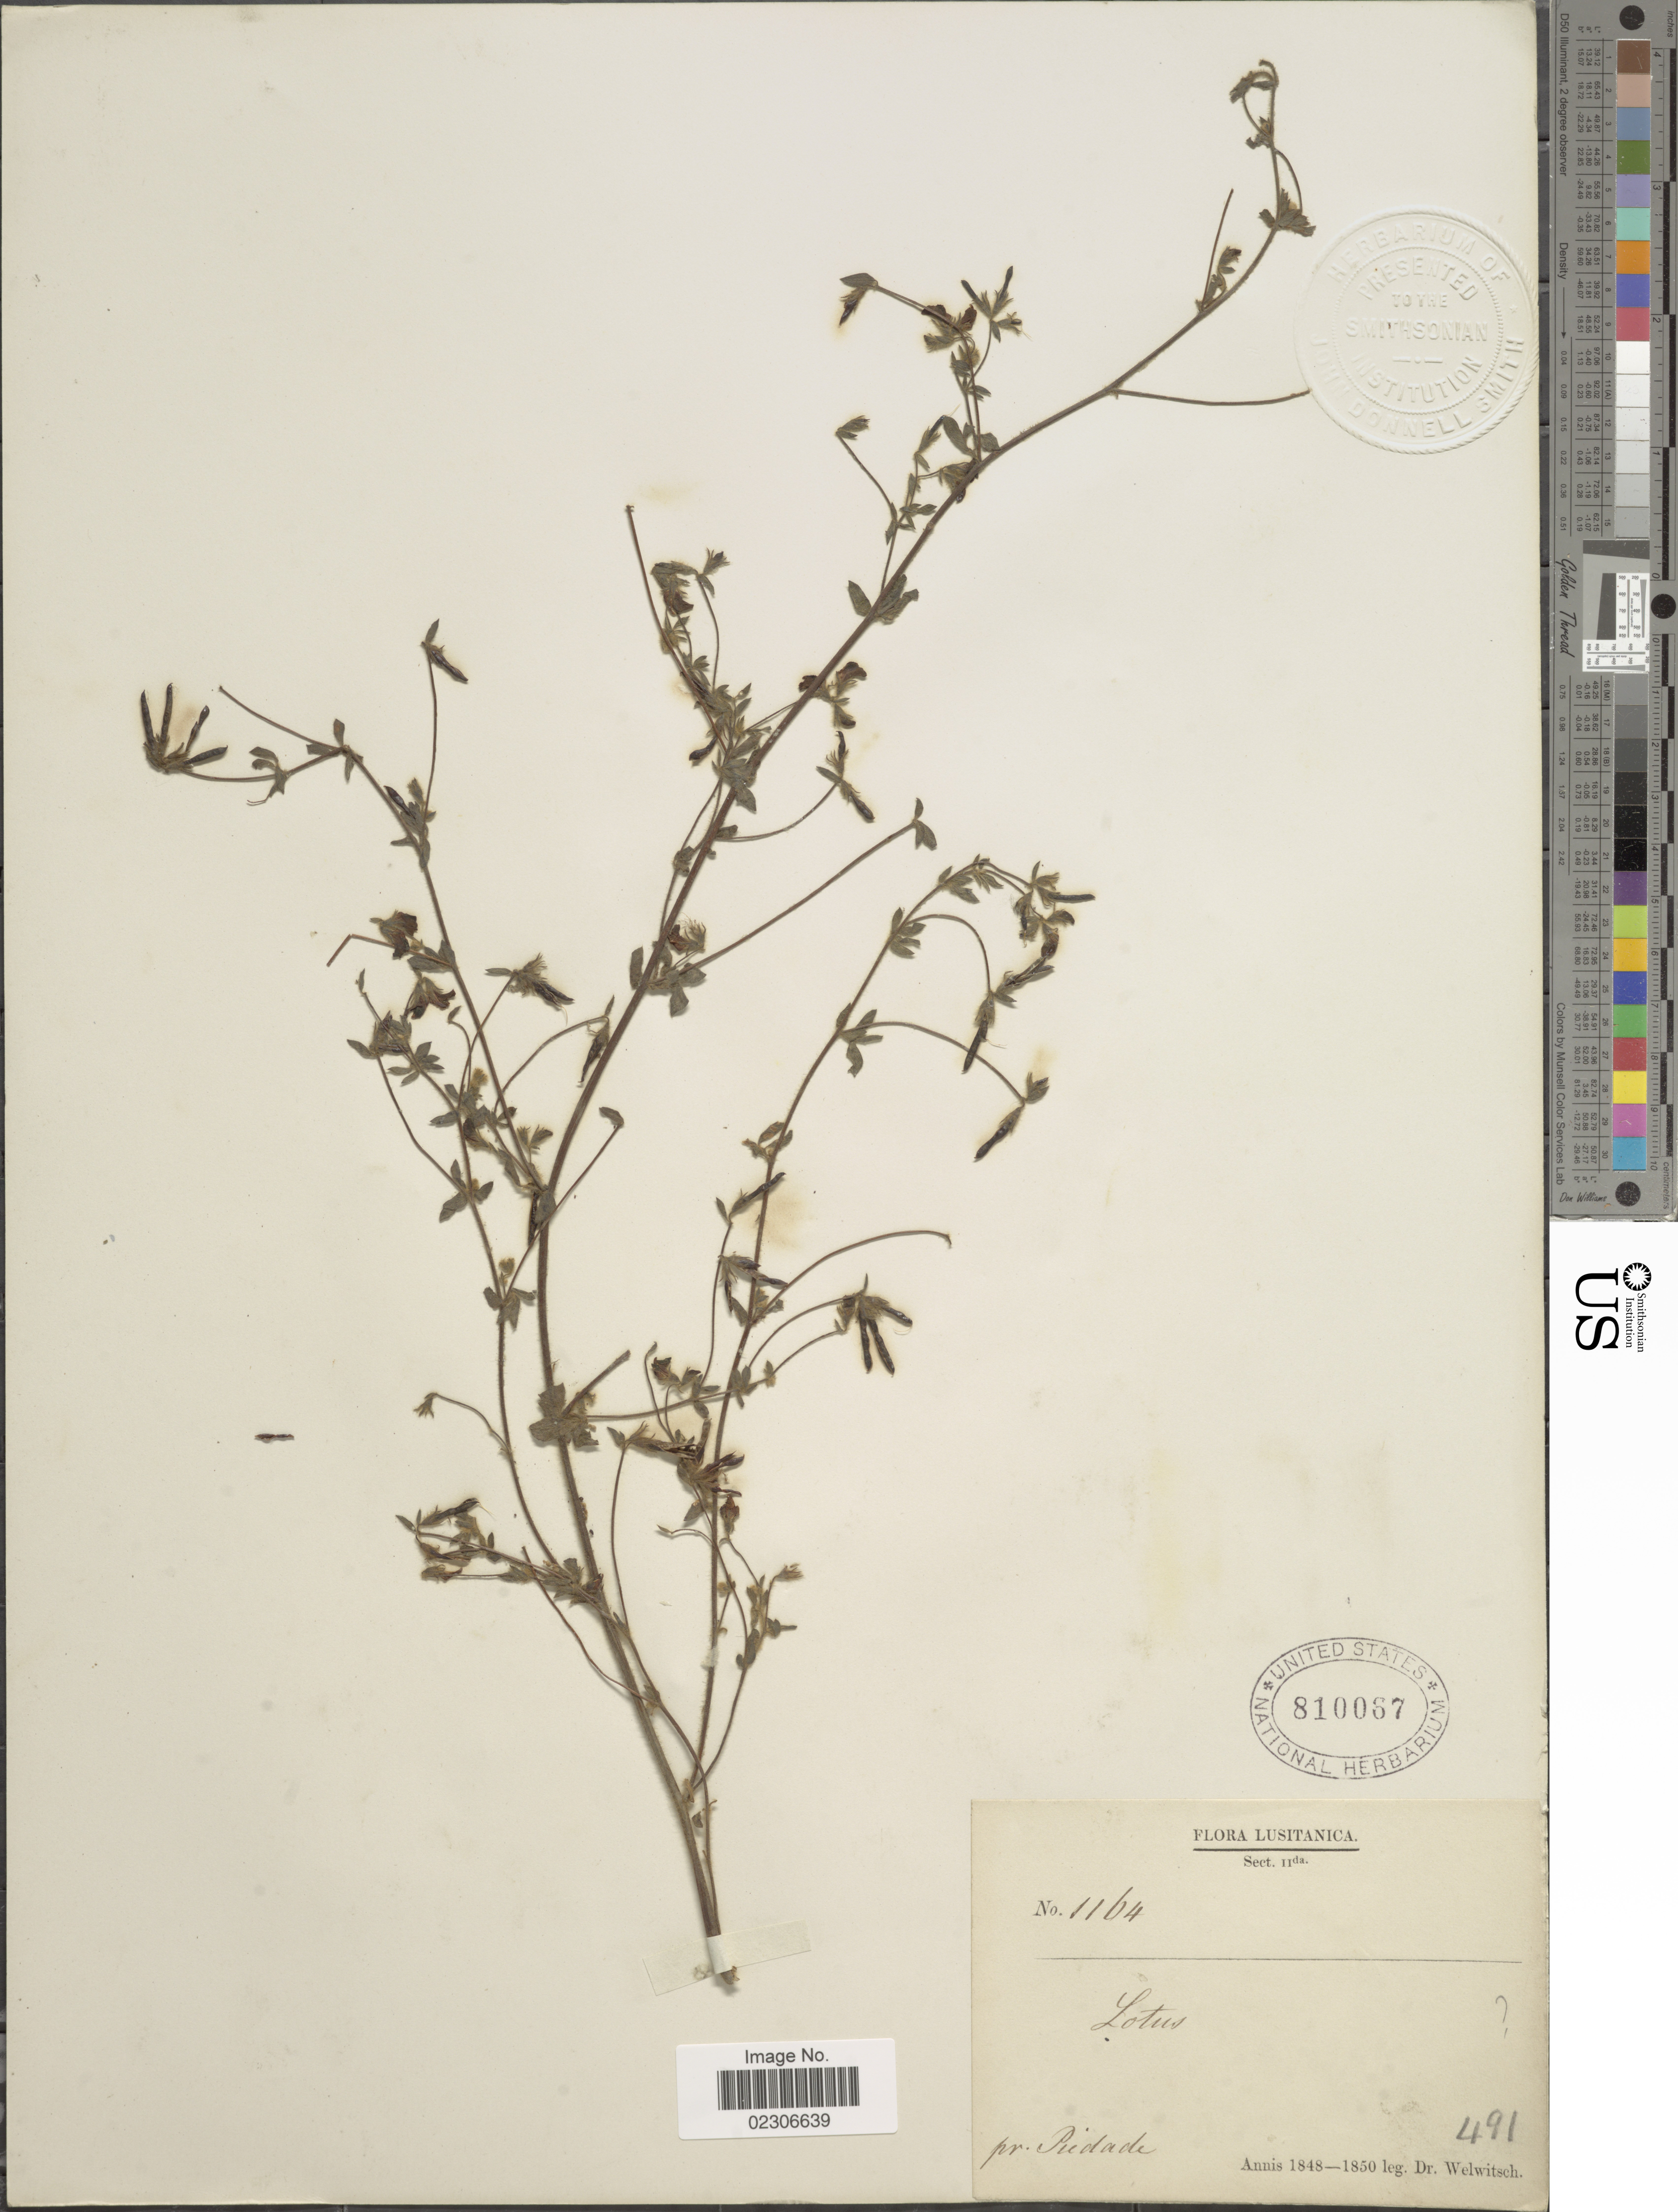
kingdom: Plantae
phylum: Tracheophyta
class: Magnoliopsida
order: Fabales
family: Fabaceae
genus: Lotus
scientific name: Lotus corniculatus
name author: L.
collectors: -. Welwitsch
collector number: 1164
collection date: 1848/1850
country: Portugal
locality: Lusitanica. Sect IIda. pr. Piedade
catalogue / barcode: US 810067